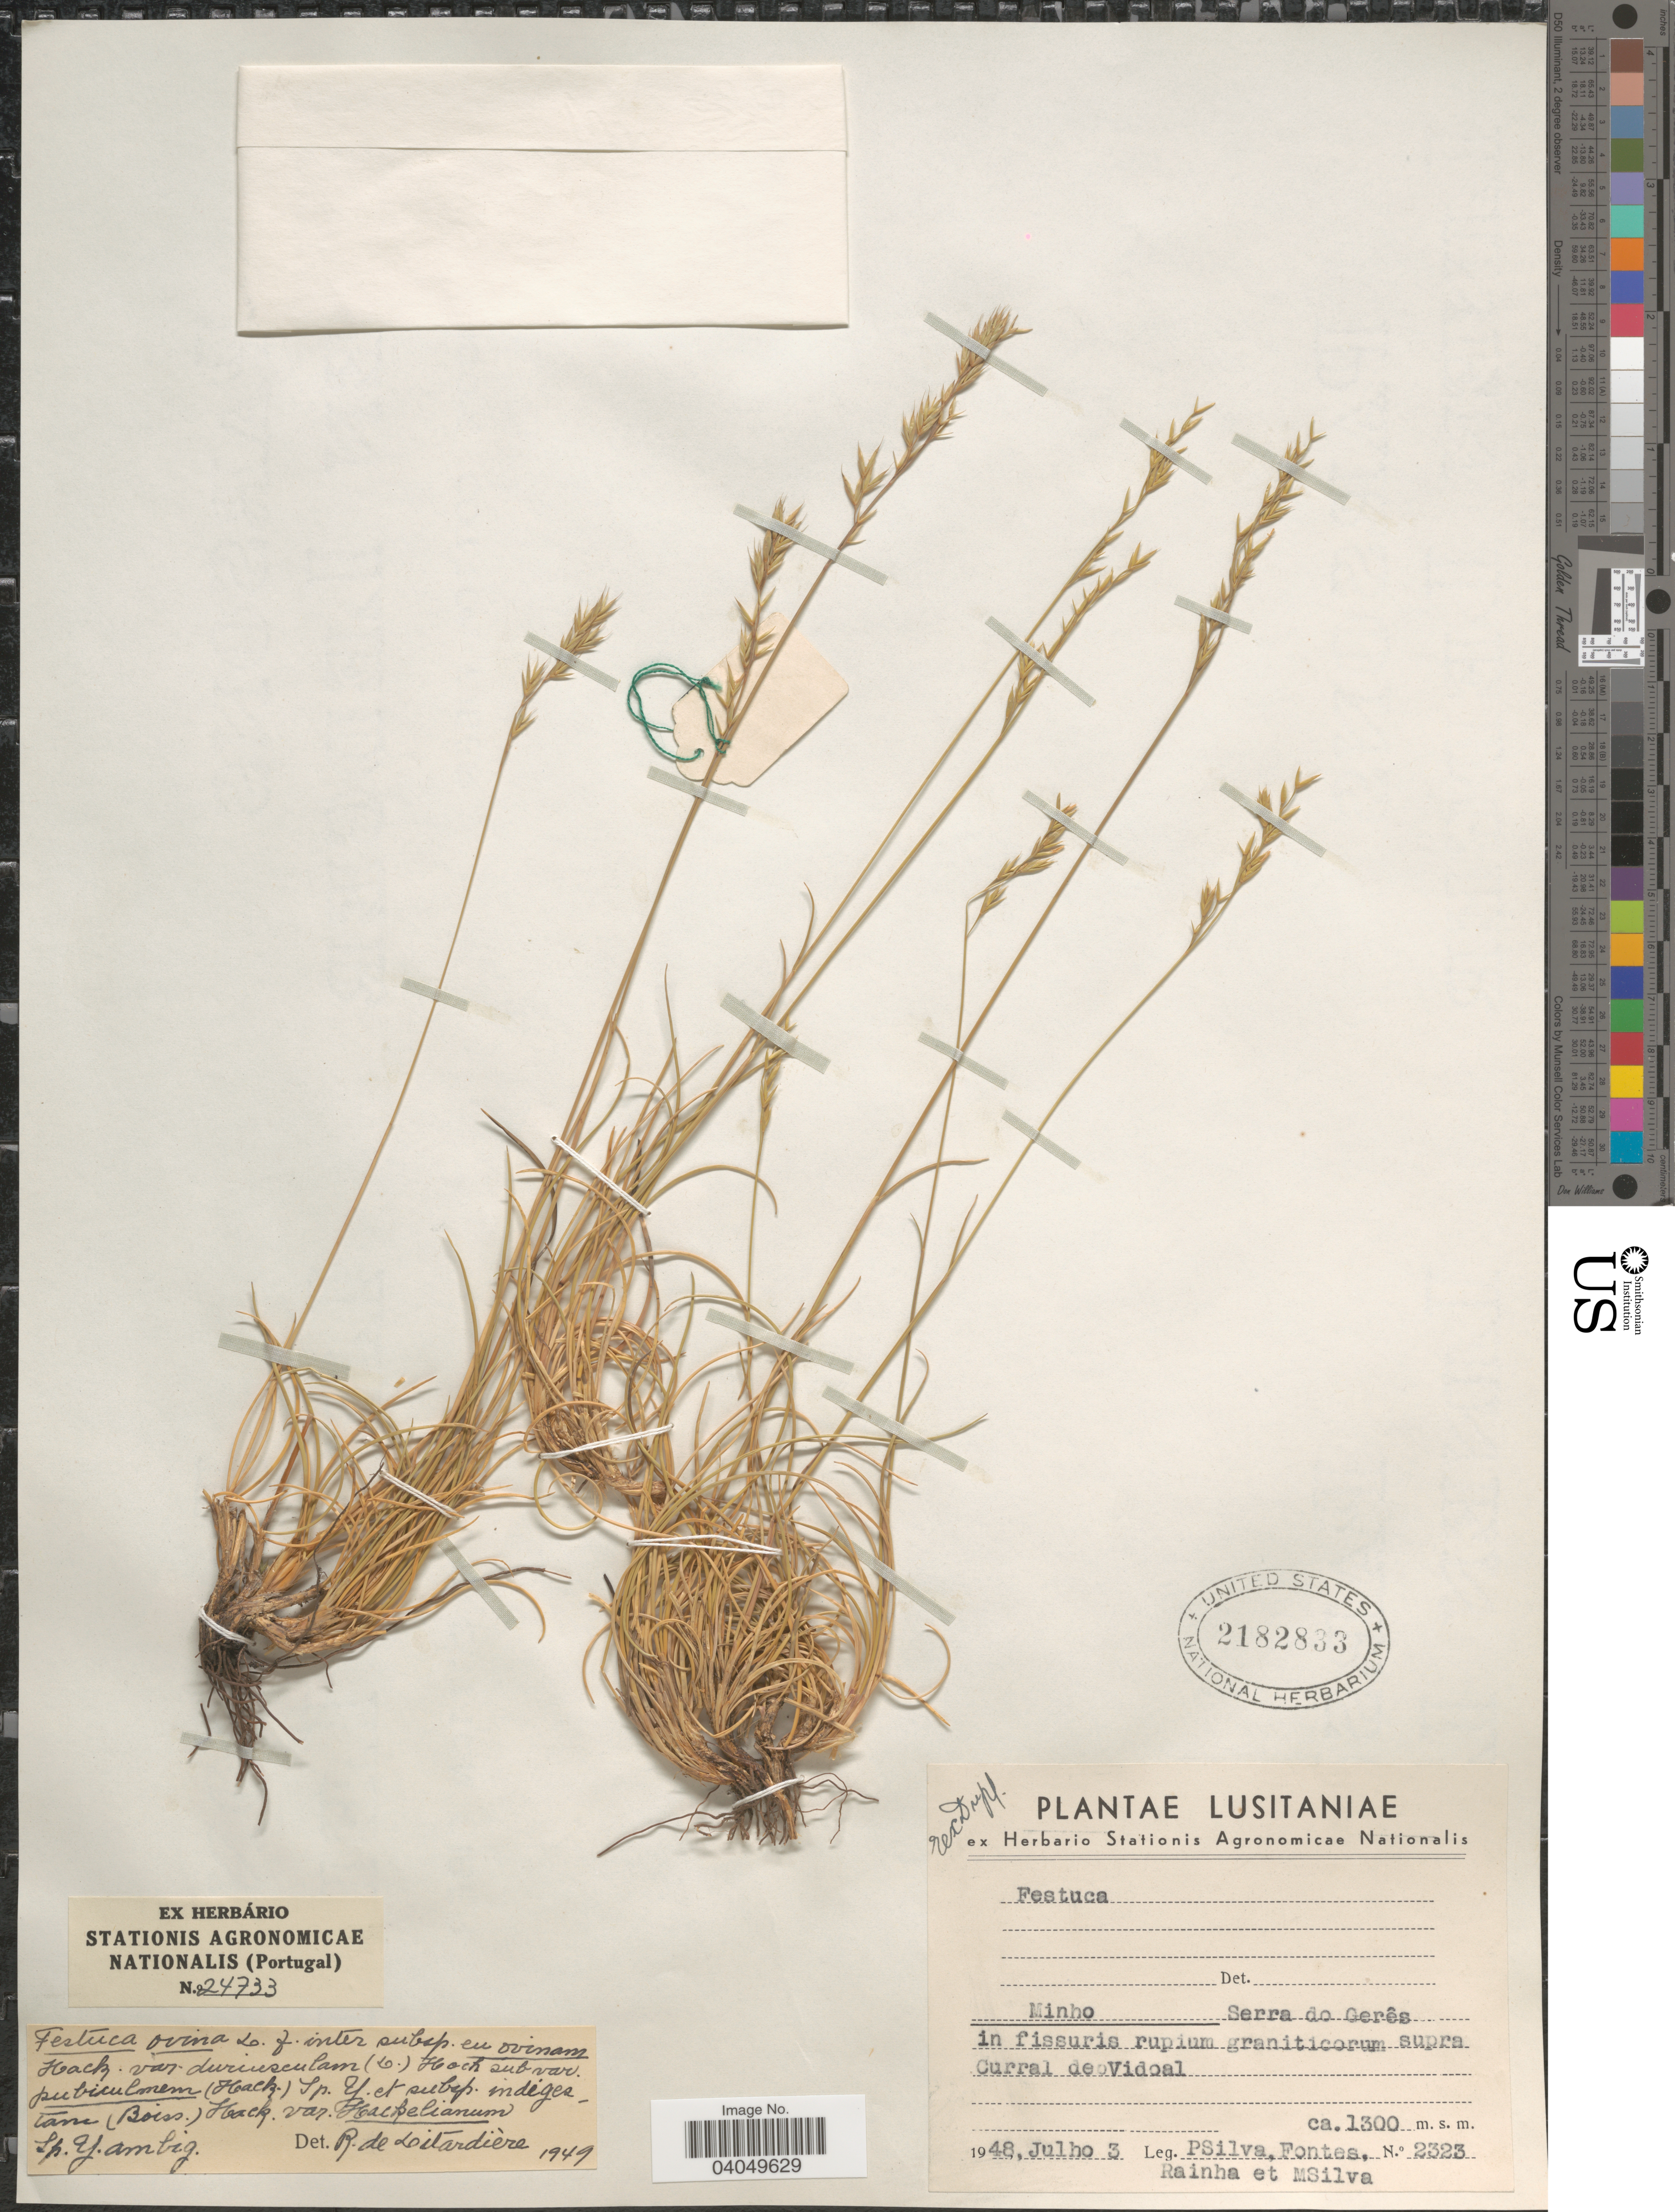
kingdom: Plantae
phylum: Tracheophyta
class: Liliopsida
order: Poales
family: Poaceae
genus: Festuca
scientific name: Festuca ovina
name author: L.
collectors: P. Silva, Fontes, Rainha & M. Silva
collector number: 2323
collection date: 1948-07-03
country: Portugal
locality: Lusitaniae. Minho Serra do Gerês in fissuris rupium graniticorum supra Curral de Vidoal.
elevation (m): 1300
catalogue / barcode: US 2182833